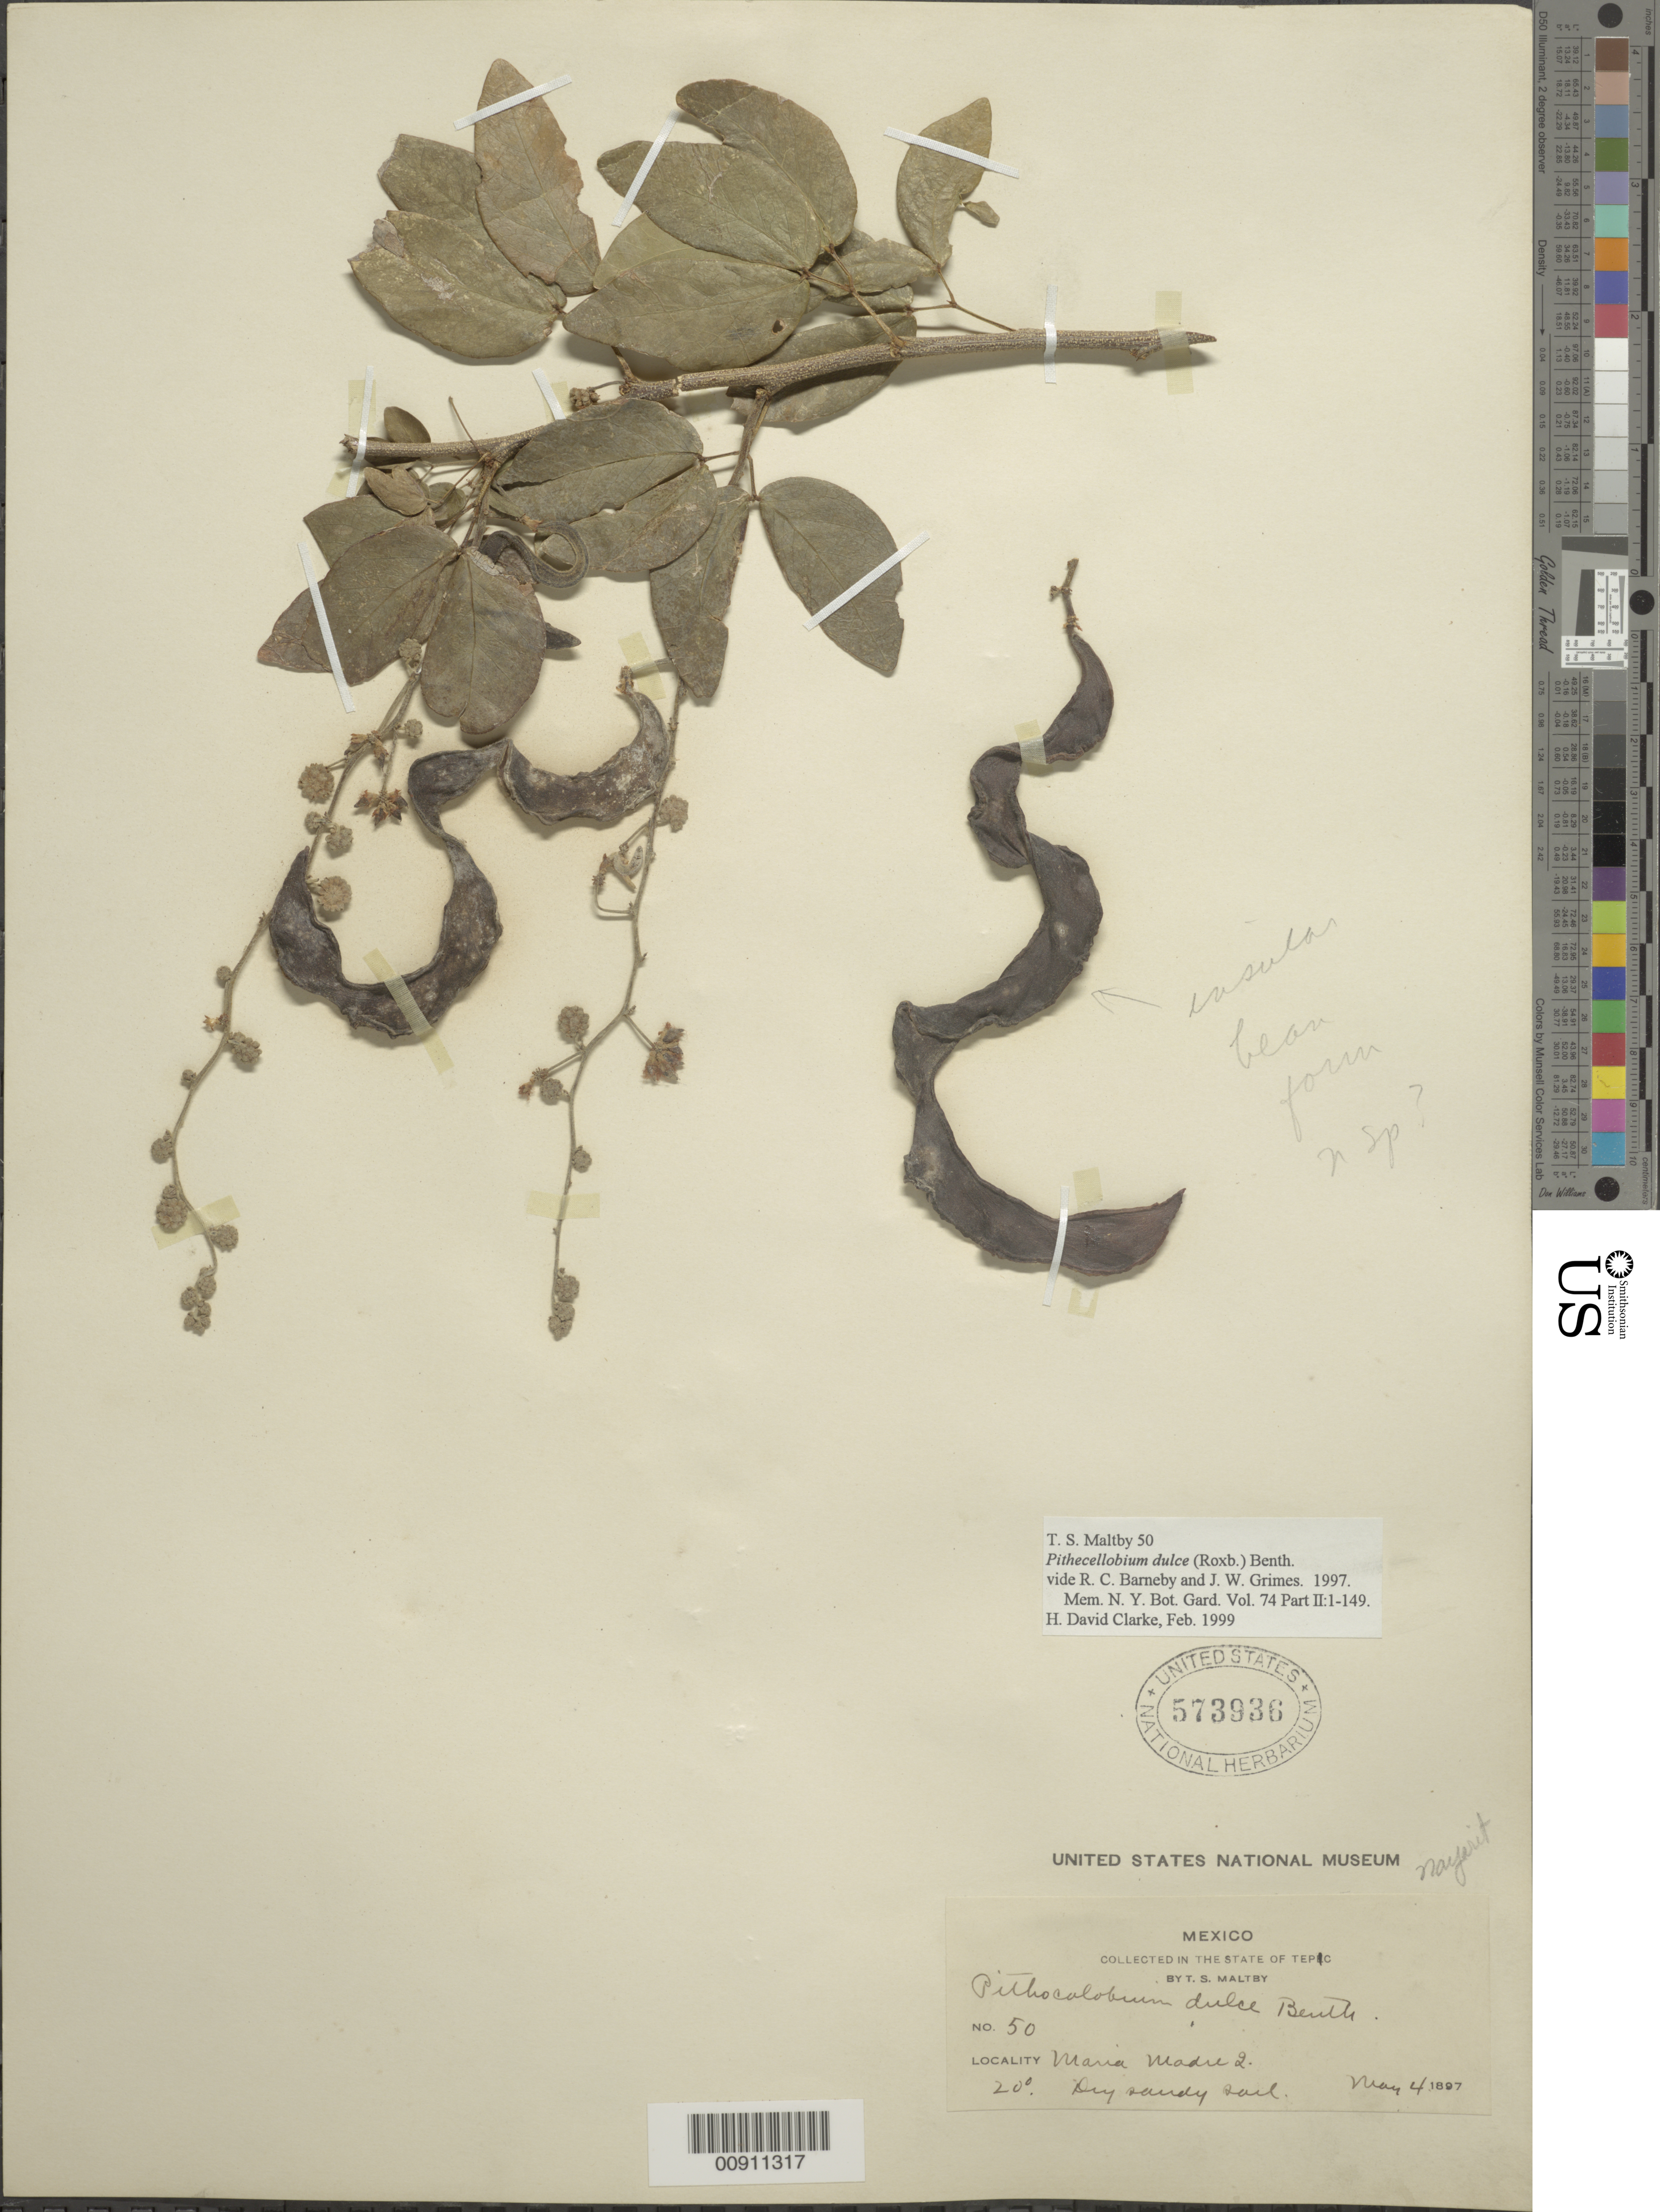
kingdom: Plantae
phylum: Tracheophyta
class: Magnoliopsida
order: Fabales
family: Fabaceae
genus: Pithecellobium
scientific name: Pithecellobium dulce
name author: (Roxb.) Benth.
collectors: T. S. Maltby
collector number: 50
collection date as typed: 04 May 1897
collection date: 1897-05-04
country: Mexico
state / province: Nayarit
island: Maria Madre I.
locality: Maria Madre I., State of Tepic.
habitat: Dry sandy soil.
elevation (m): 6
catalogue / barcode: US 573936